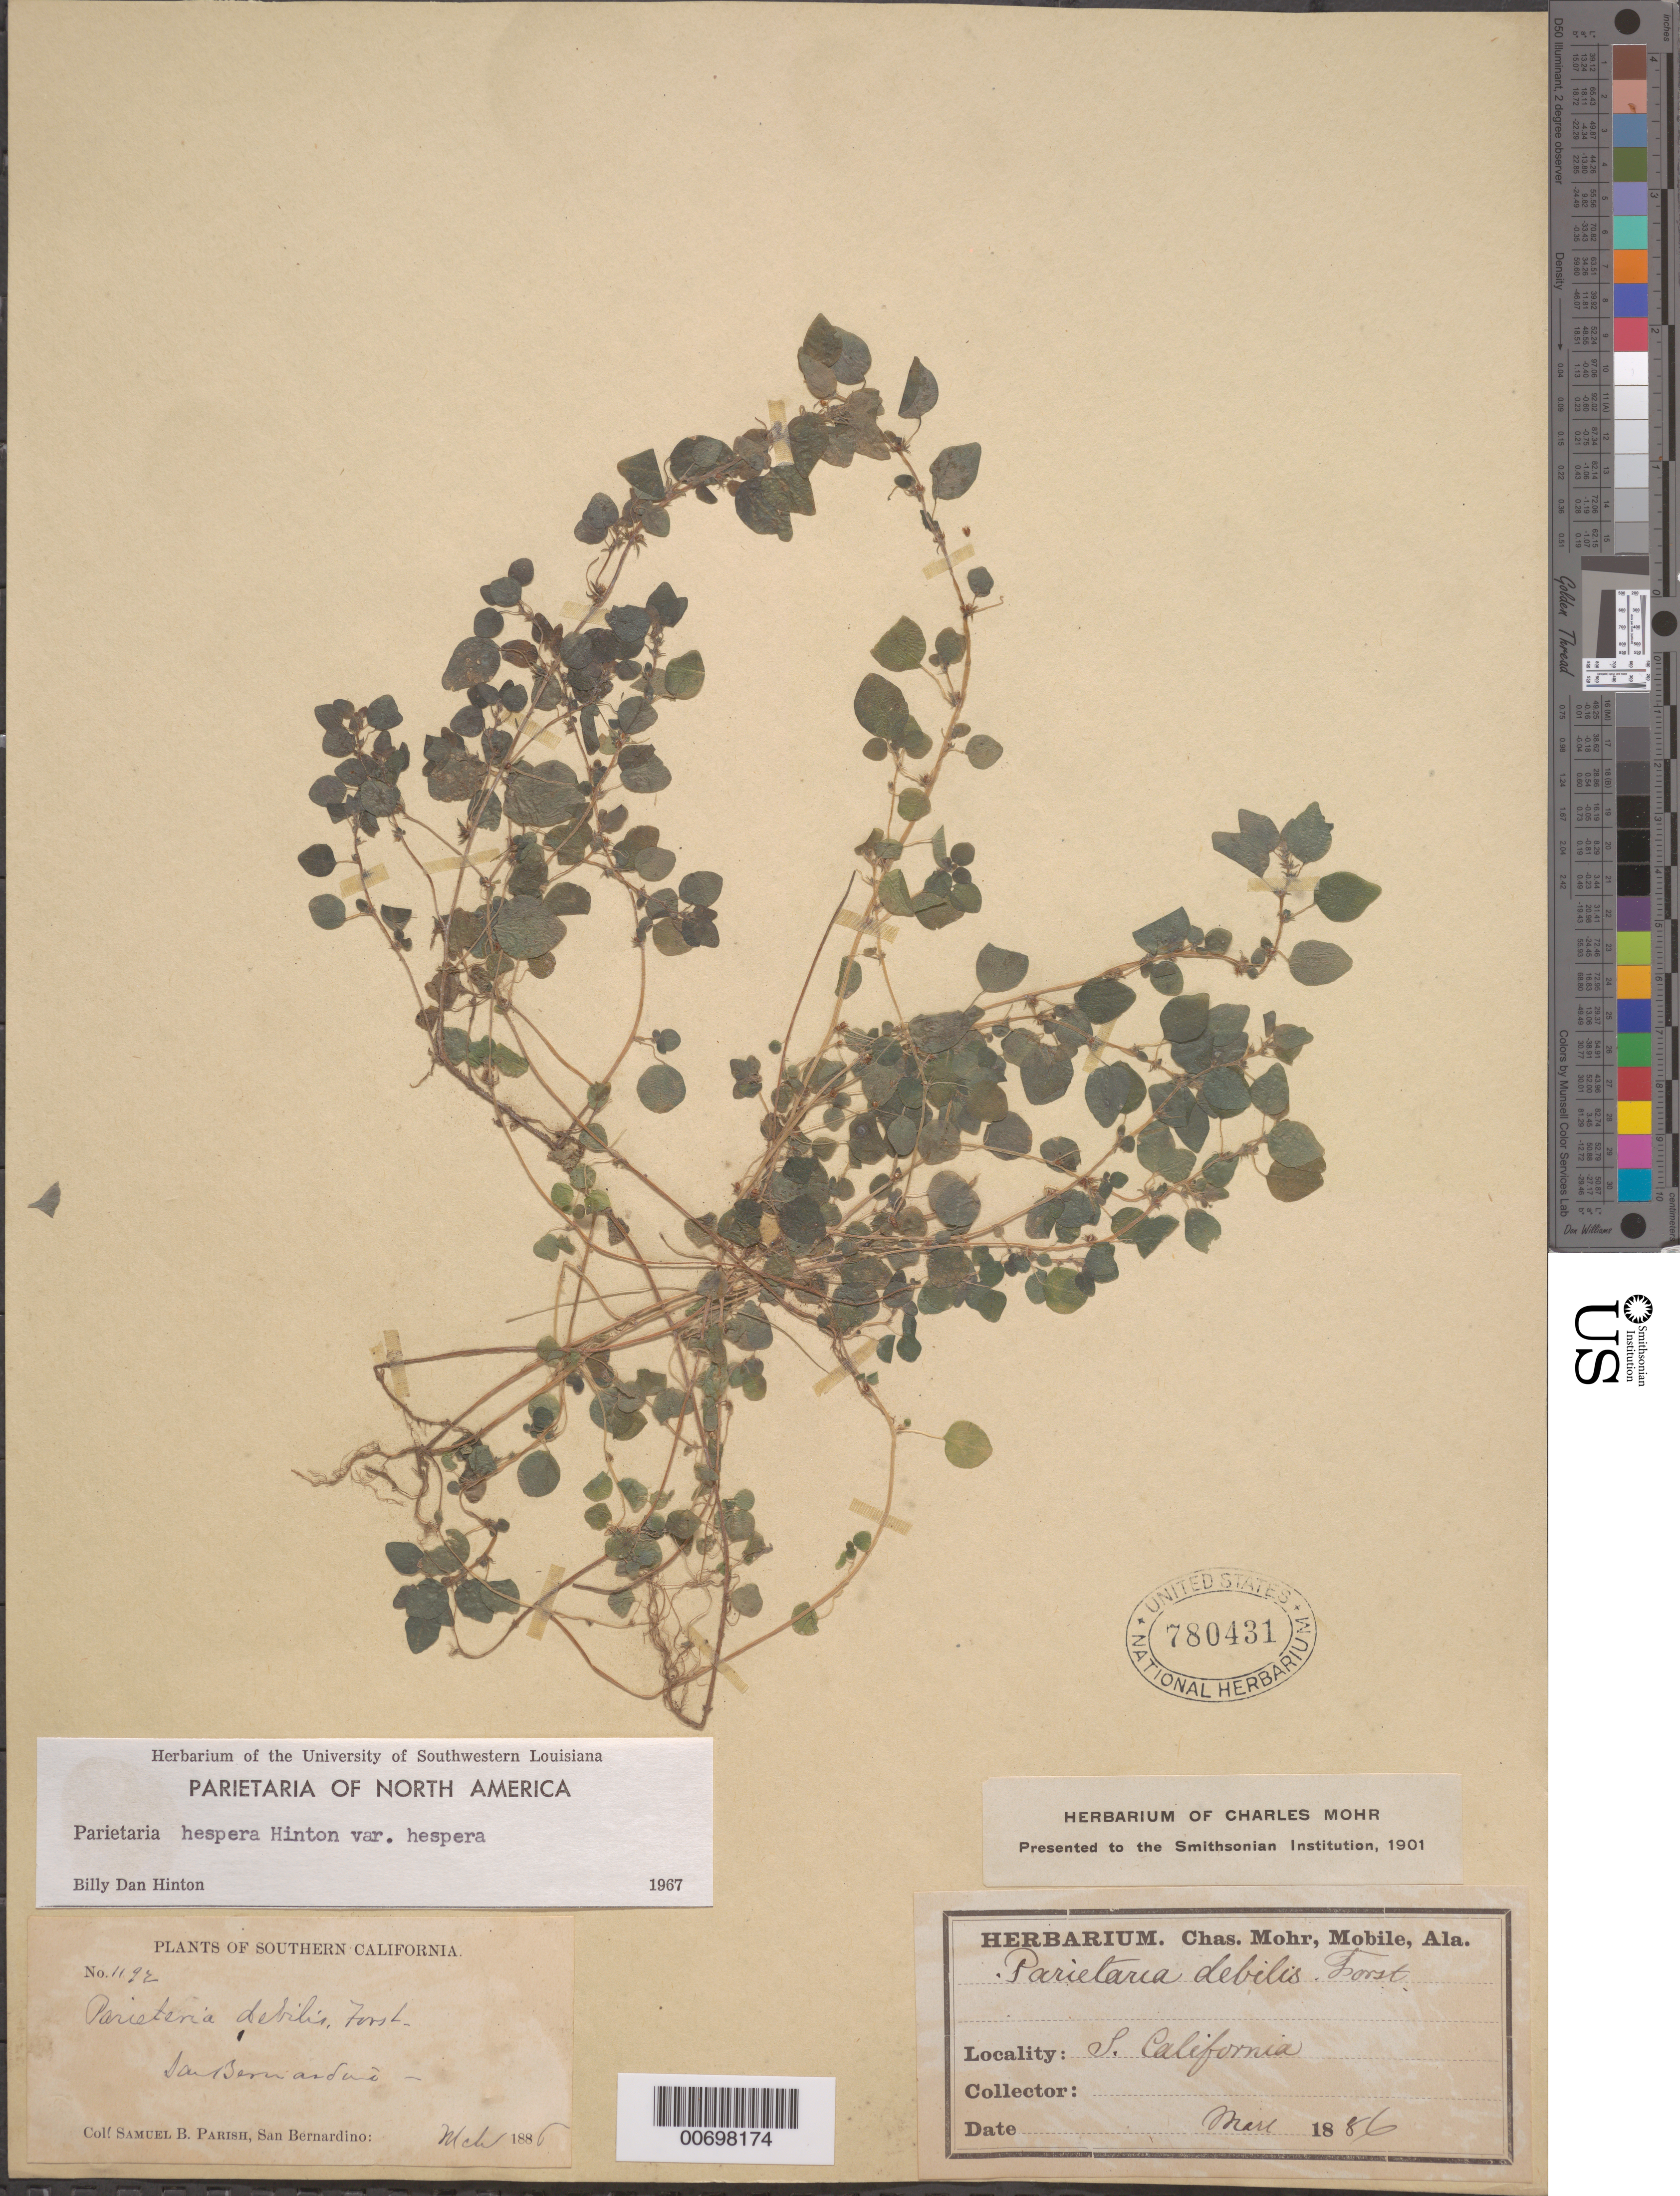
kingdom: Plantae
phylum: Tracheophyta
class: Magnoliopsida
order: Rosales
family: Urticaceae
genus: Parietaria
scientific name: Parietaria hespera var. hespera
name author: Hinton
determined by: Hinton, B. D., (LAF), University of Southwestern Louisiana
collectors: S. B. Parish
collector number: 1192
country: United States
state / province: California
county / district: San Bernardino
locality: San Bernardino.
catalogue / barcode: US 780431